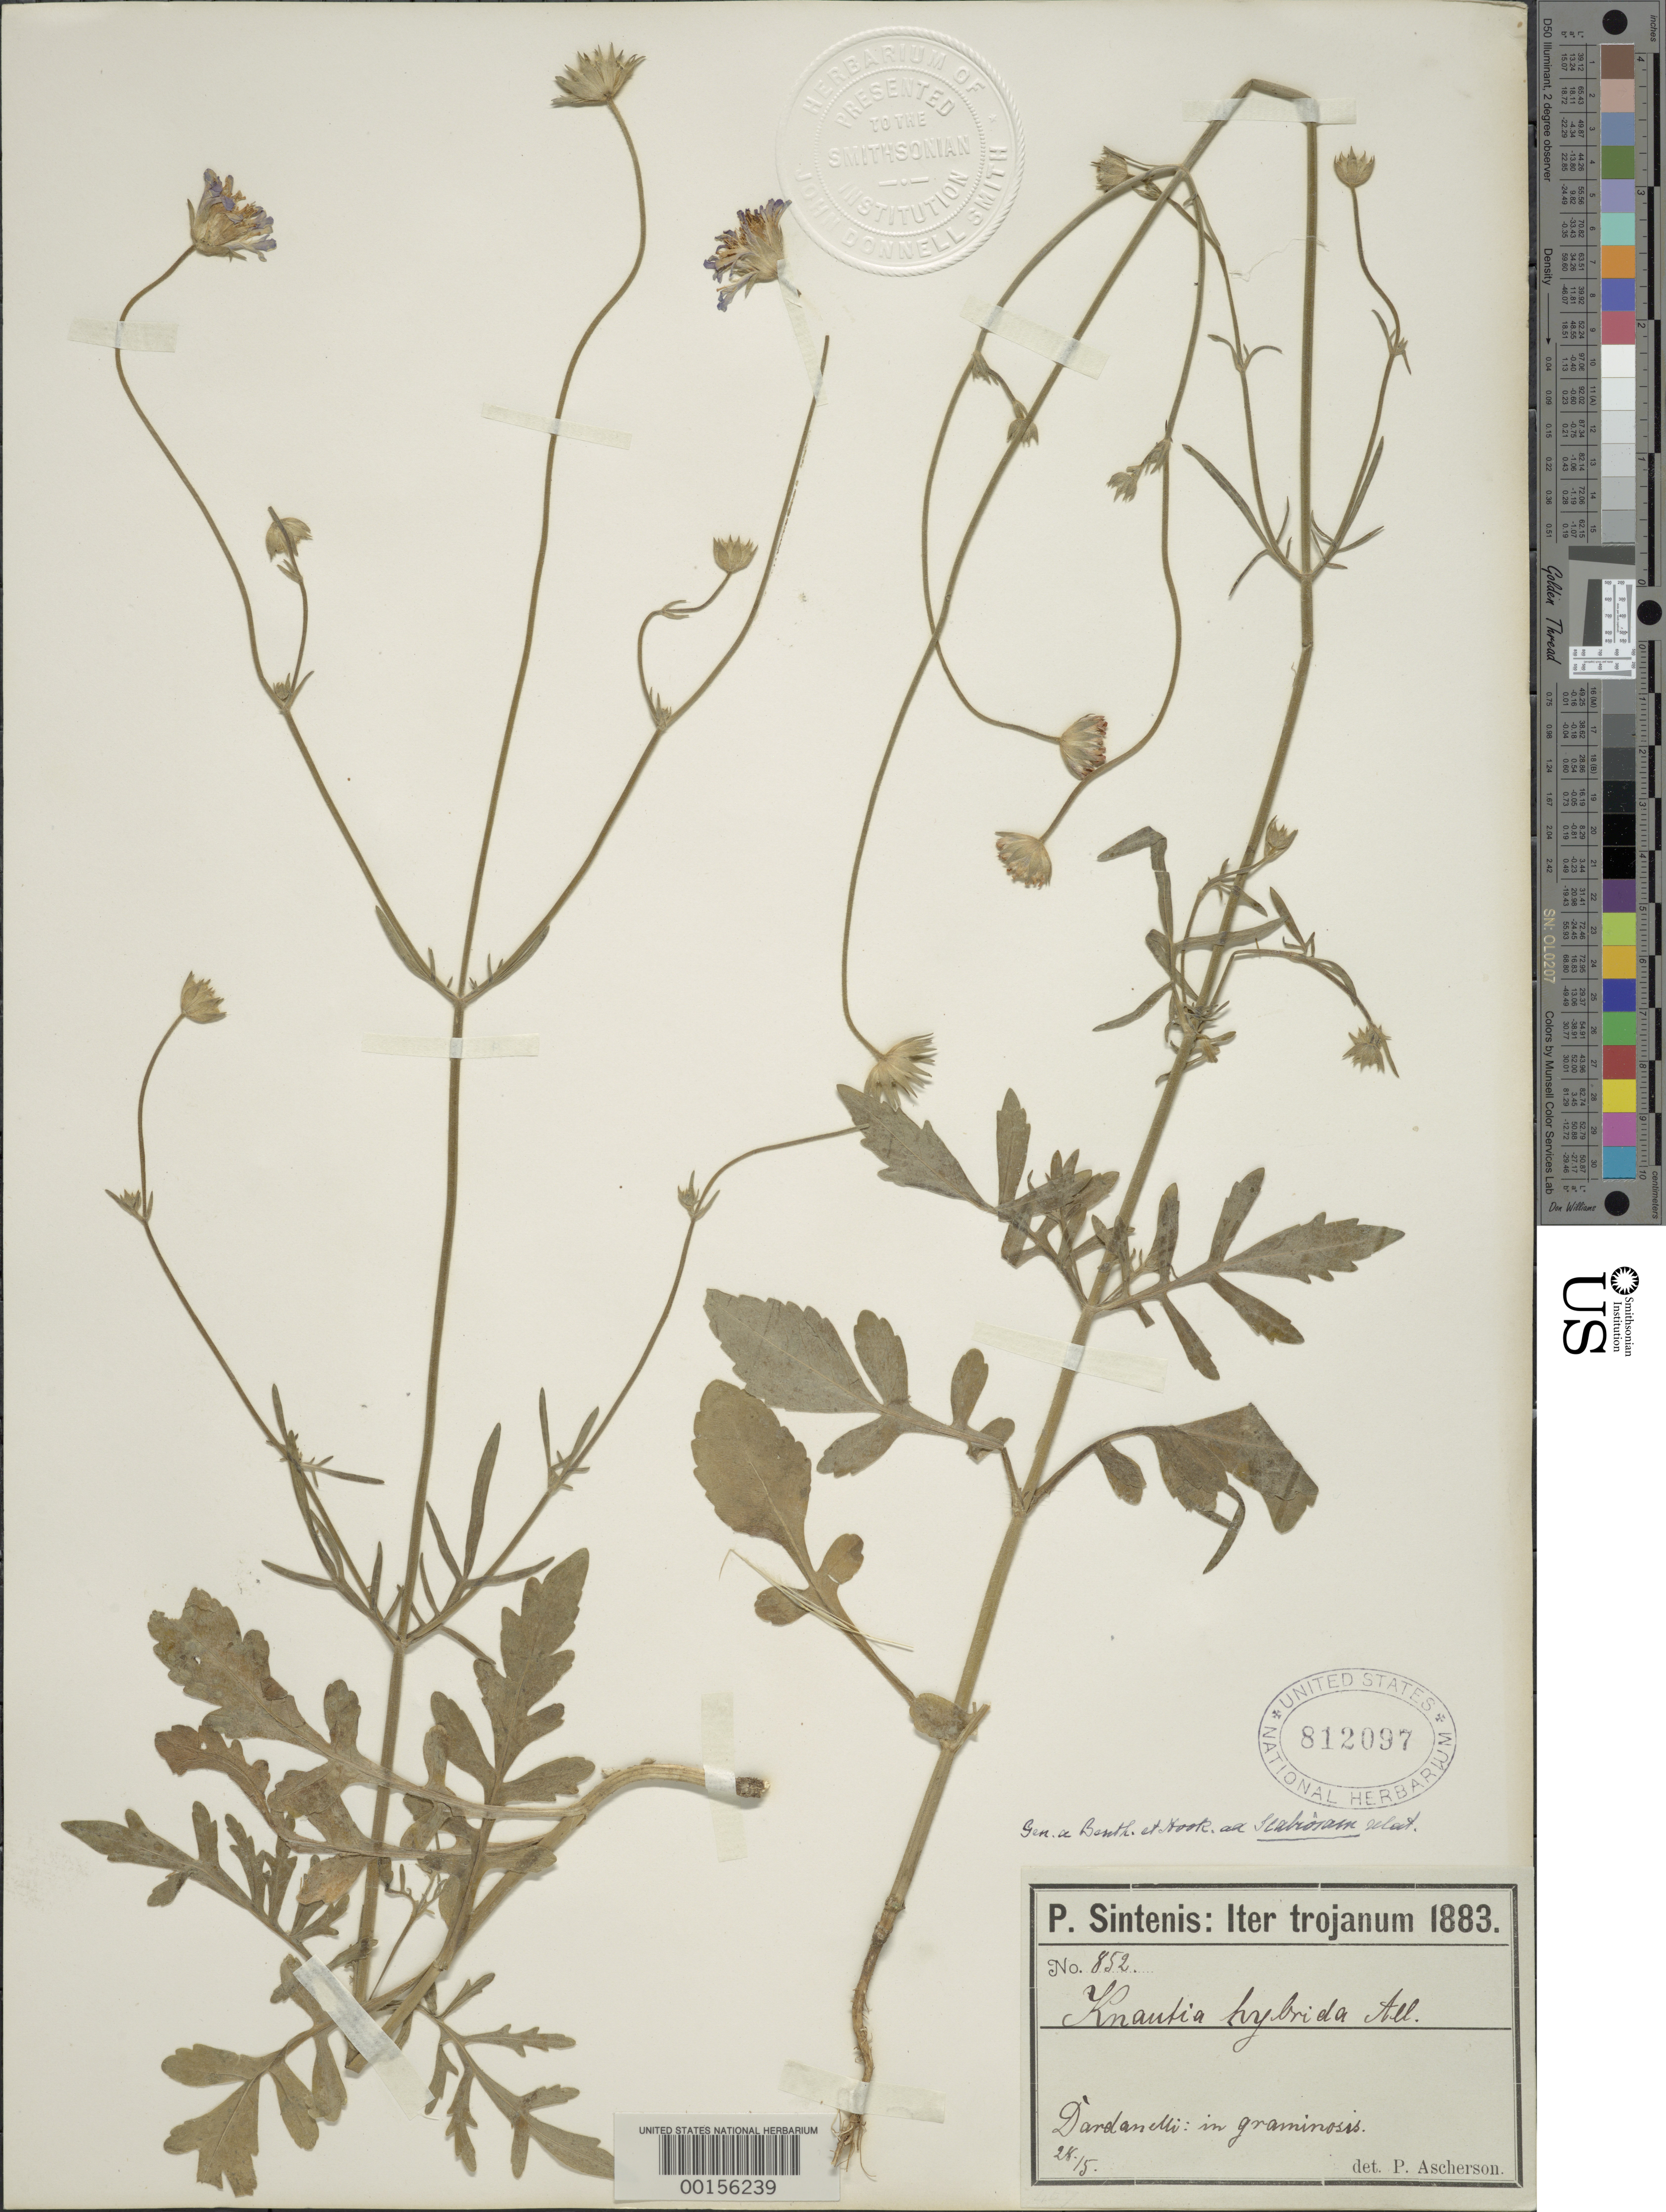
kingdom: Plantae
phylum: Tracheophyta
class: Magnoliopsida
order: Dipsacales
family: Caprifoliaceae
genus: Knautia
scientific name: Knautia hybrida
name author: Coult.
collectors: P. F. Ascherson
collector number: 852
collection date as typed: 28 May 1883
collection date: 1883-05-28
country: Turkey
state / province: Çanakkale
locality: Dardanelli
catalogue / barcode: US 812097